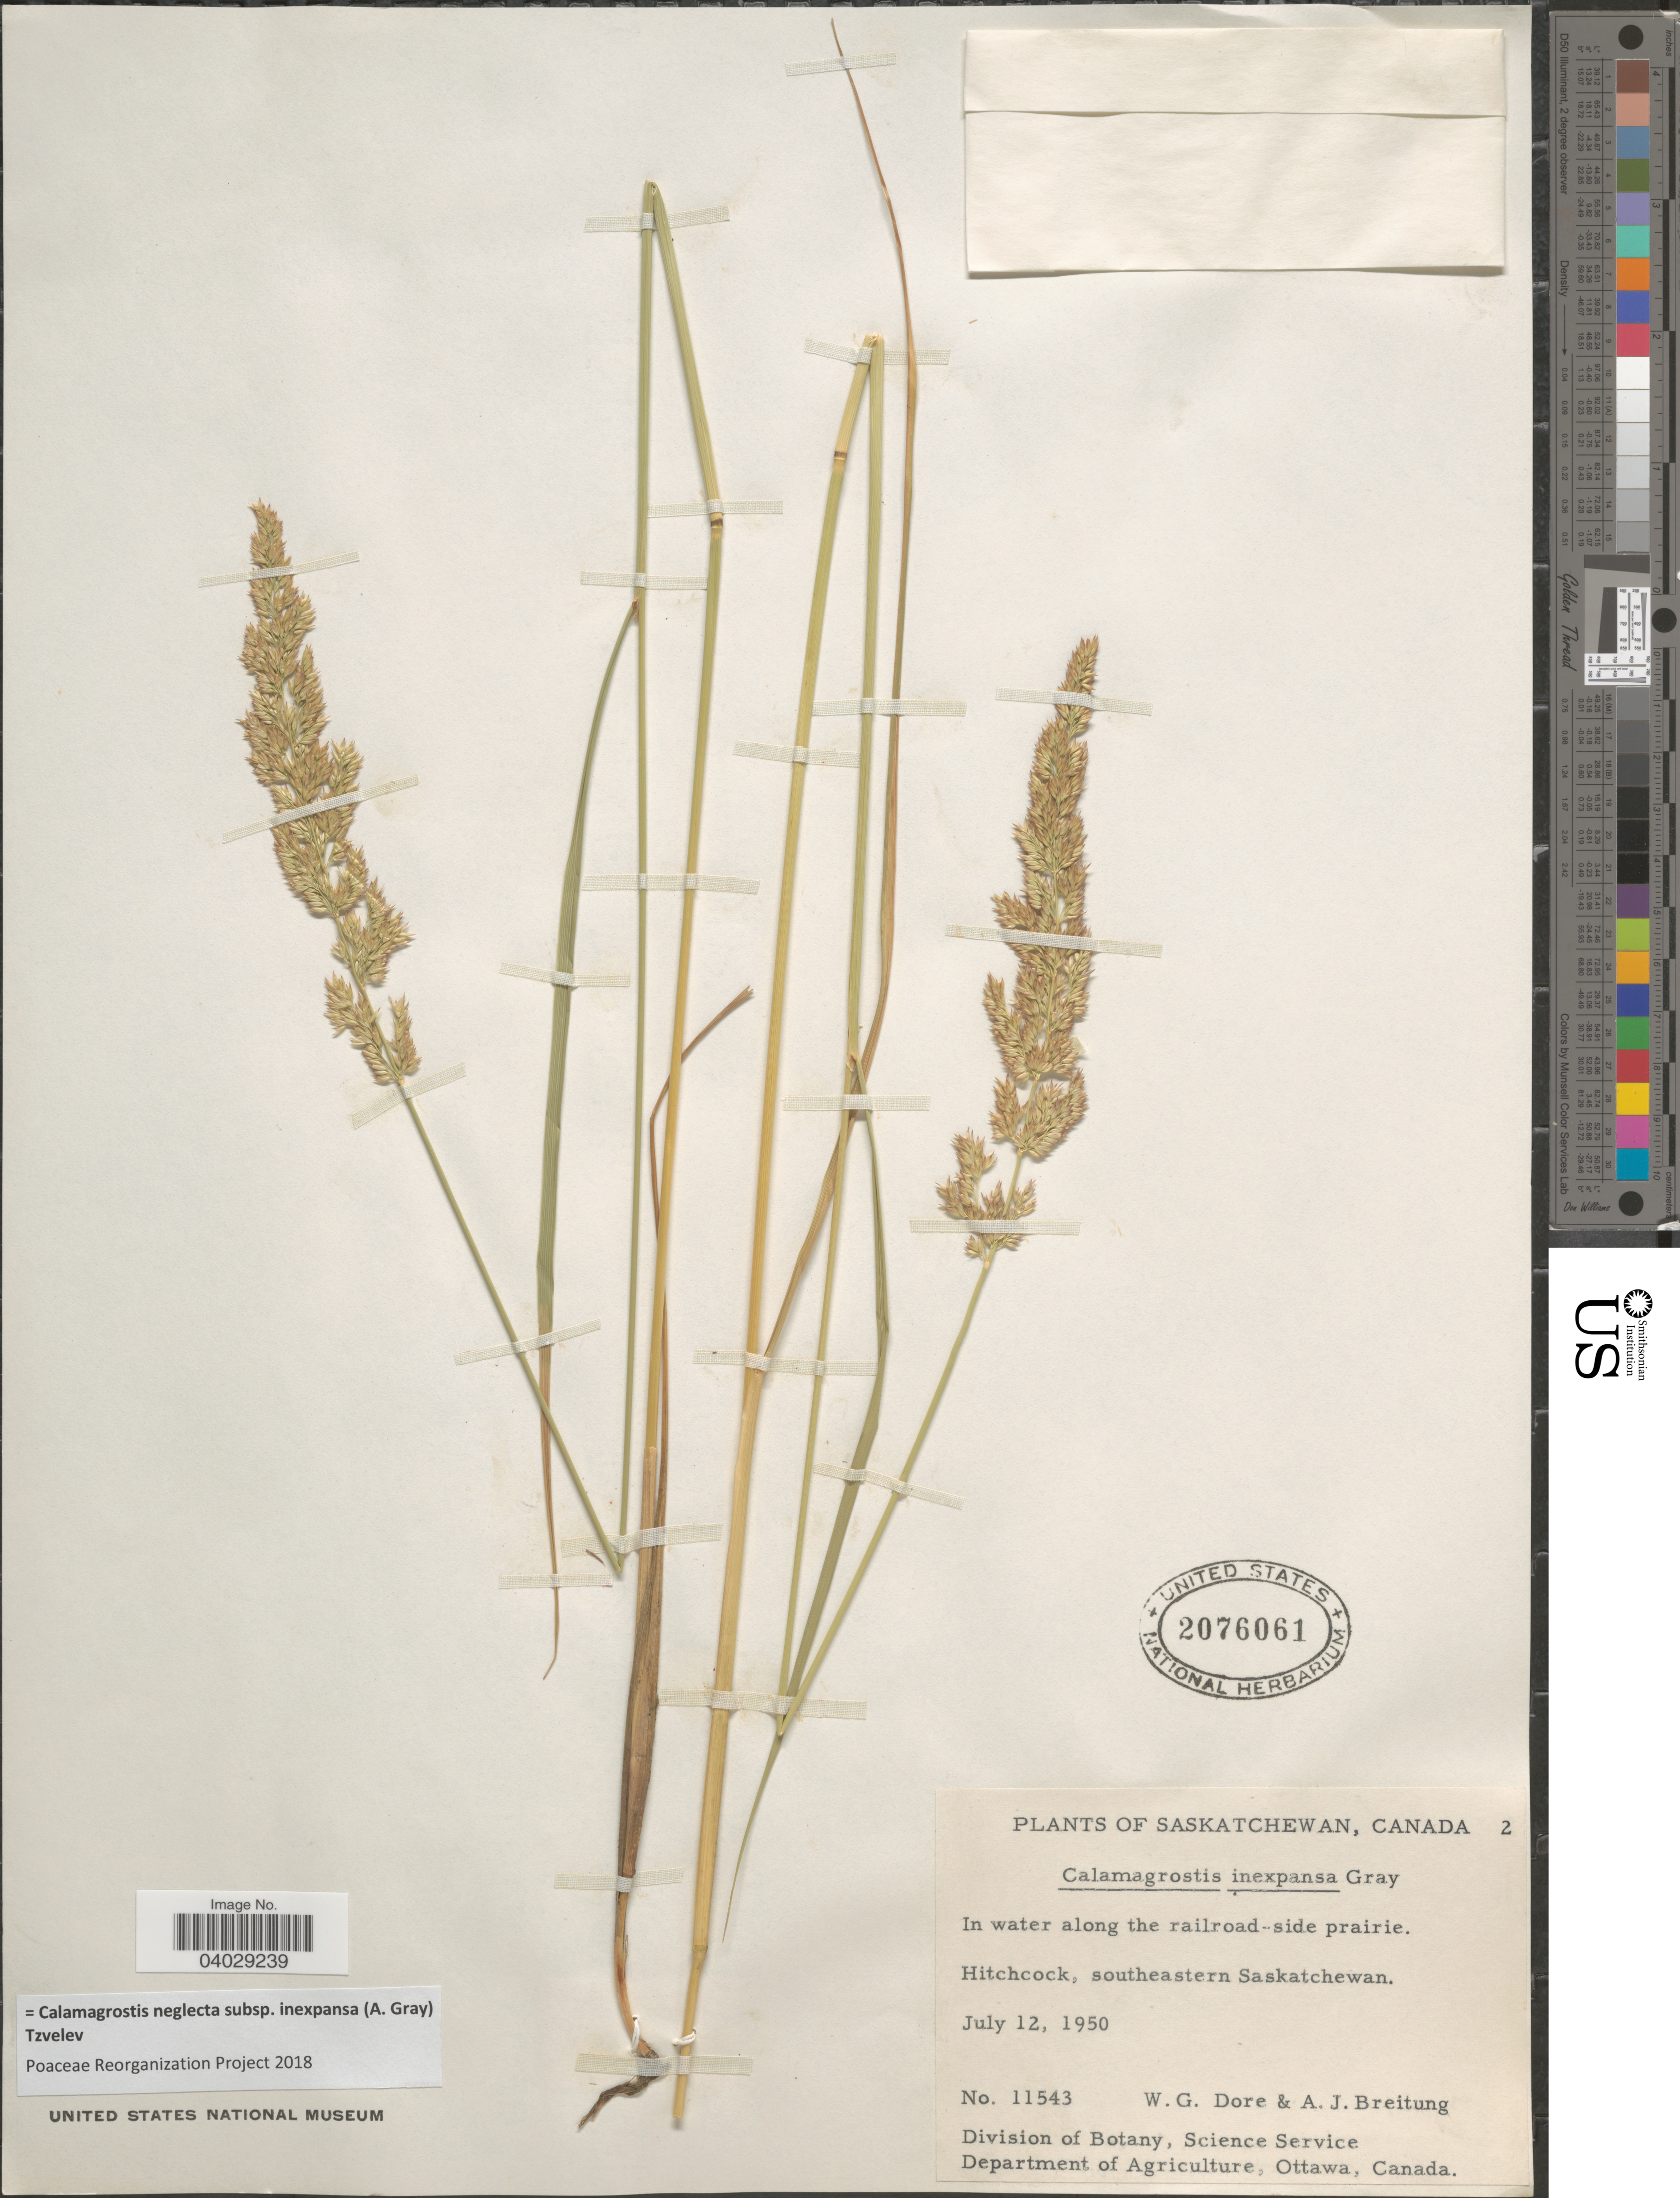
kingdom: Plantae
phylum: Tracheophyta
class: Liliopsida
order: Poales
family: Poaceae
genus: Calamagrostis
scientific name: Calamagrostis neglecta subsp. inexpansa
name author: (A. Gray) Tzvelev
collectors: W. Dore & A. Breitung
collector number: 11543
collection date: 1950-07-12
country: Canada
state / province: Saskatchewan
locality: In water along the railroad-side prairie. Hitchcock, southeastern Saskatchewan.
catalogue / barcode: US 2076061